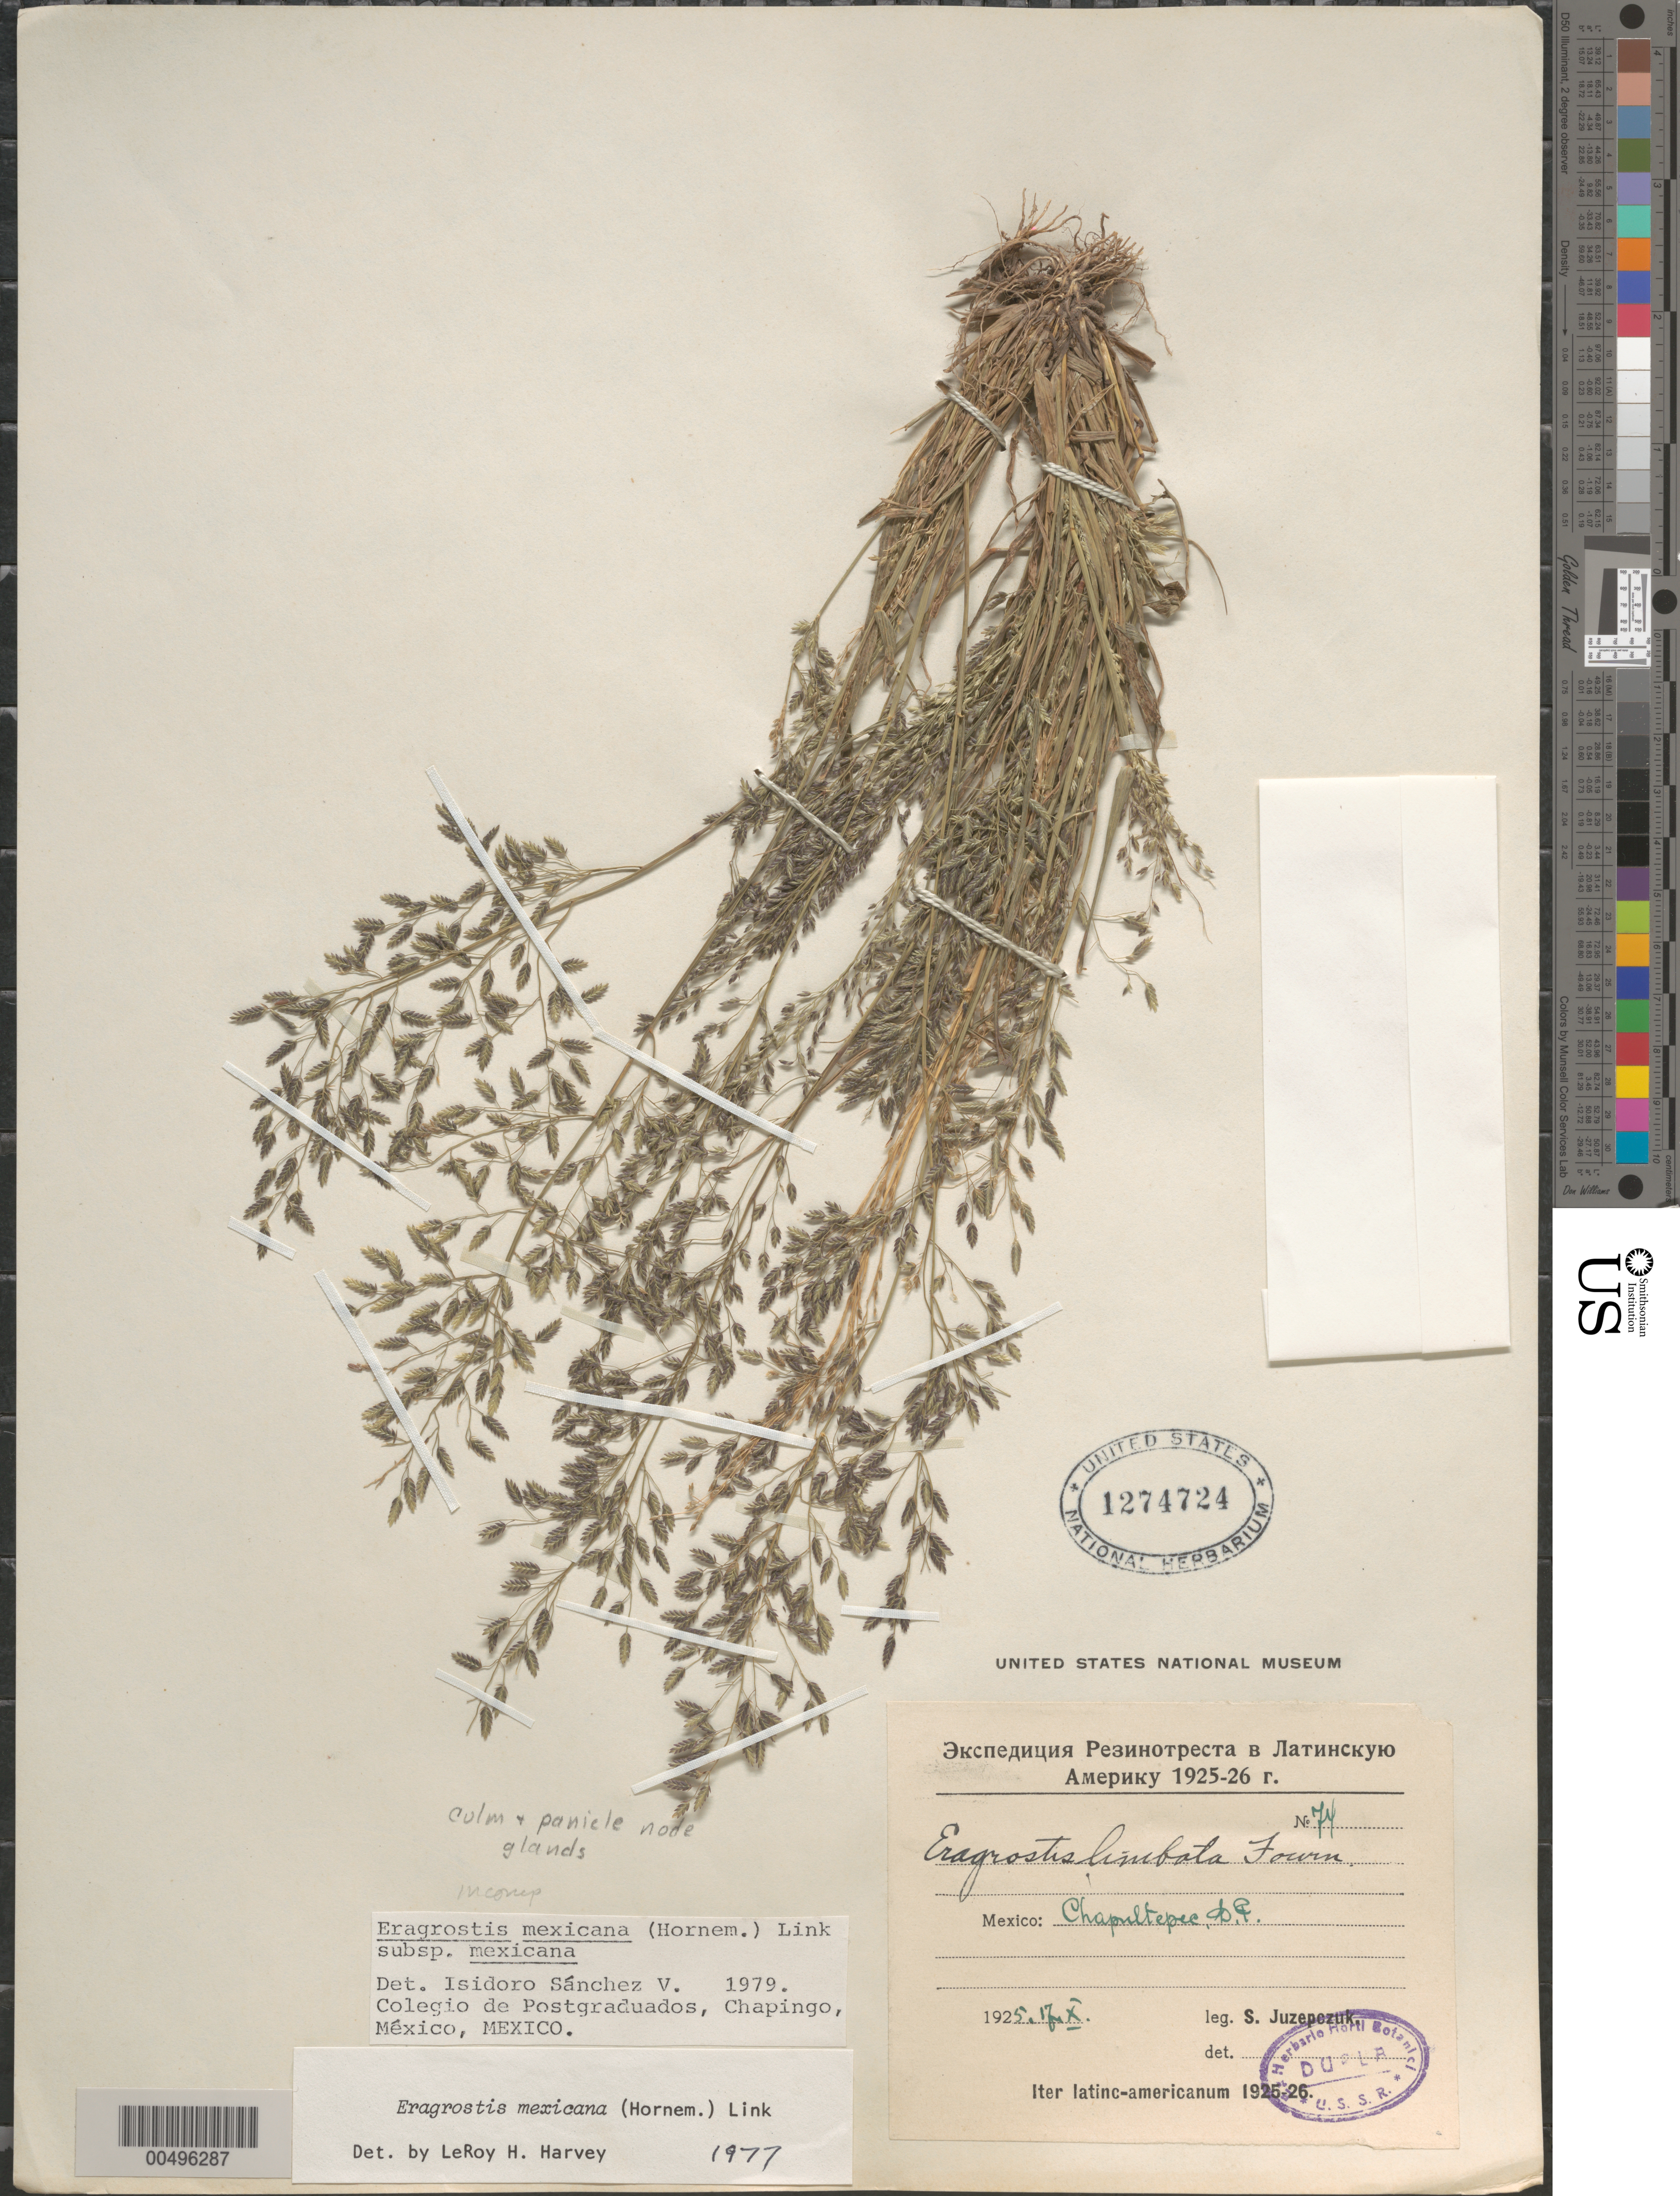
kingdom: Plantae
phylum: Tracheophyta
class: Liliopsida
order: Poales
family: Poaceae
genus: Eragrostis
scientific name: Eragrostis mexicana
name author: (Hornem.) Link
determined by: Sánchez Vega, I. M.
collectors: S. V. Juzepczuk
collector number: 74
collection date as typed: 17 Oct 1925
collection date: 1925-10-17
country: Mexico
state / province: Distrito Federal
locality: Chapultepec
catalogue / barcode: US 1274724